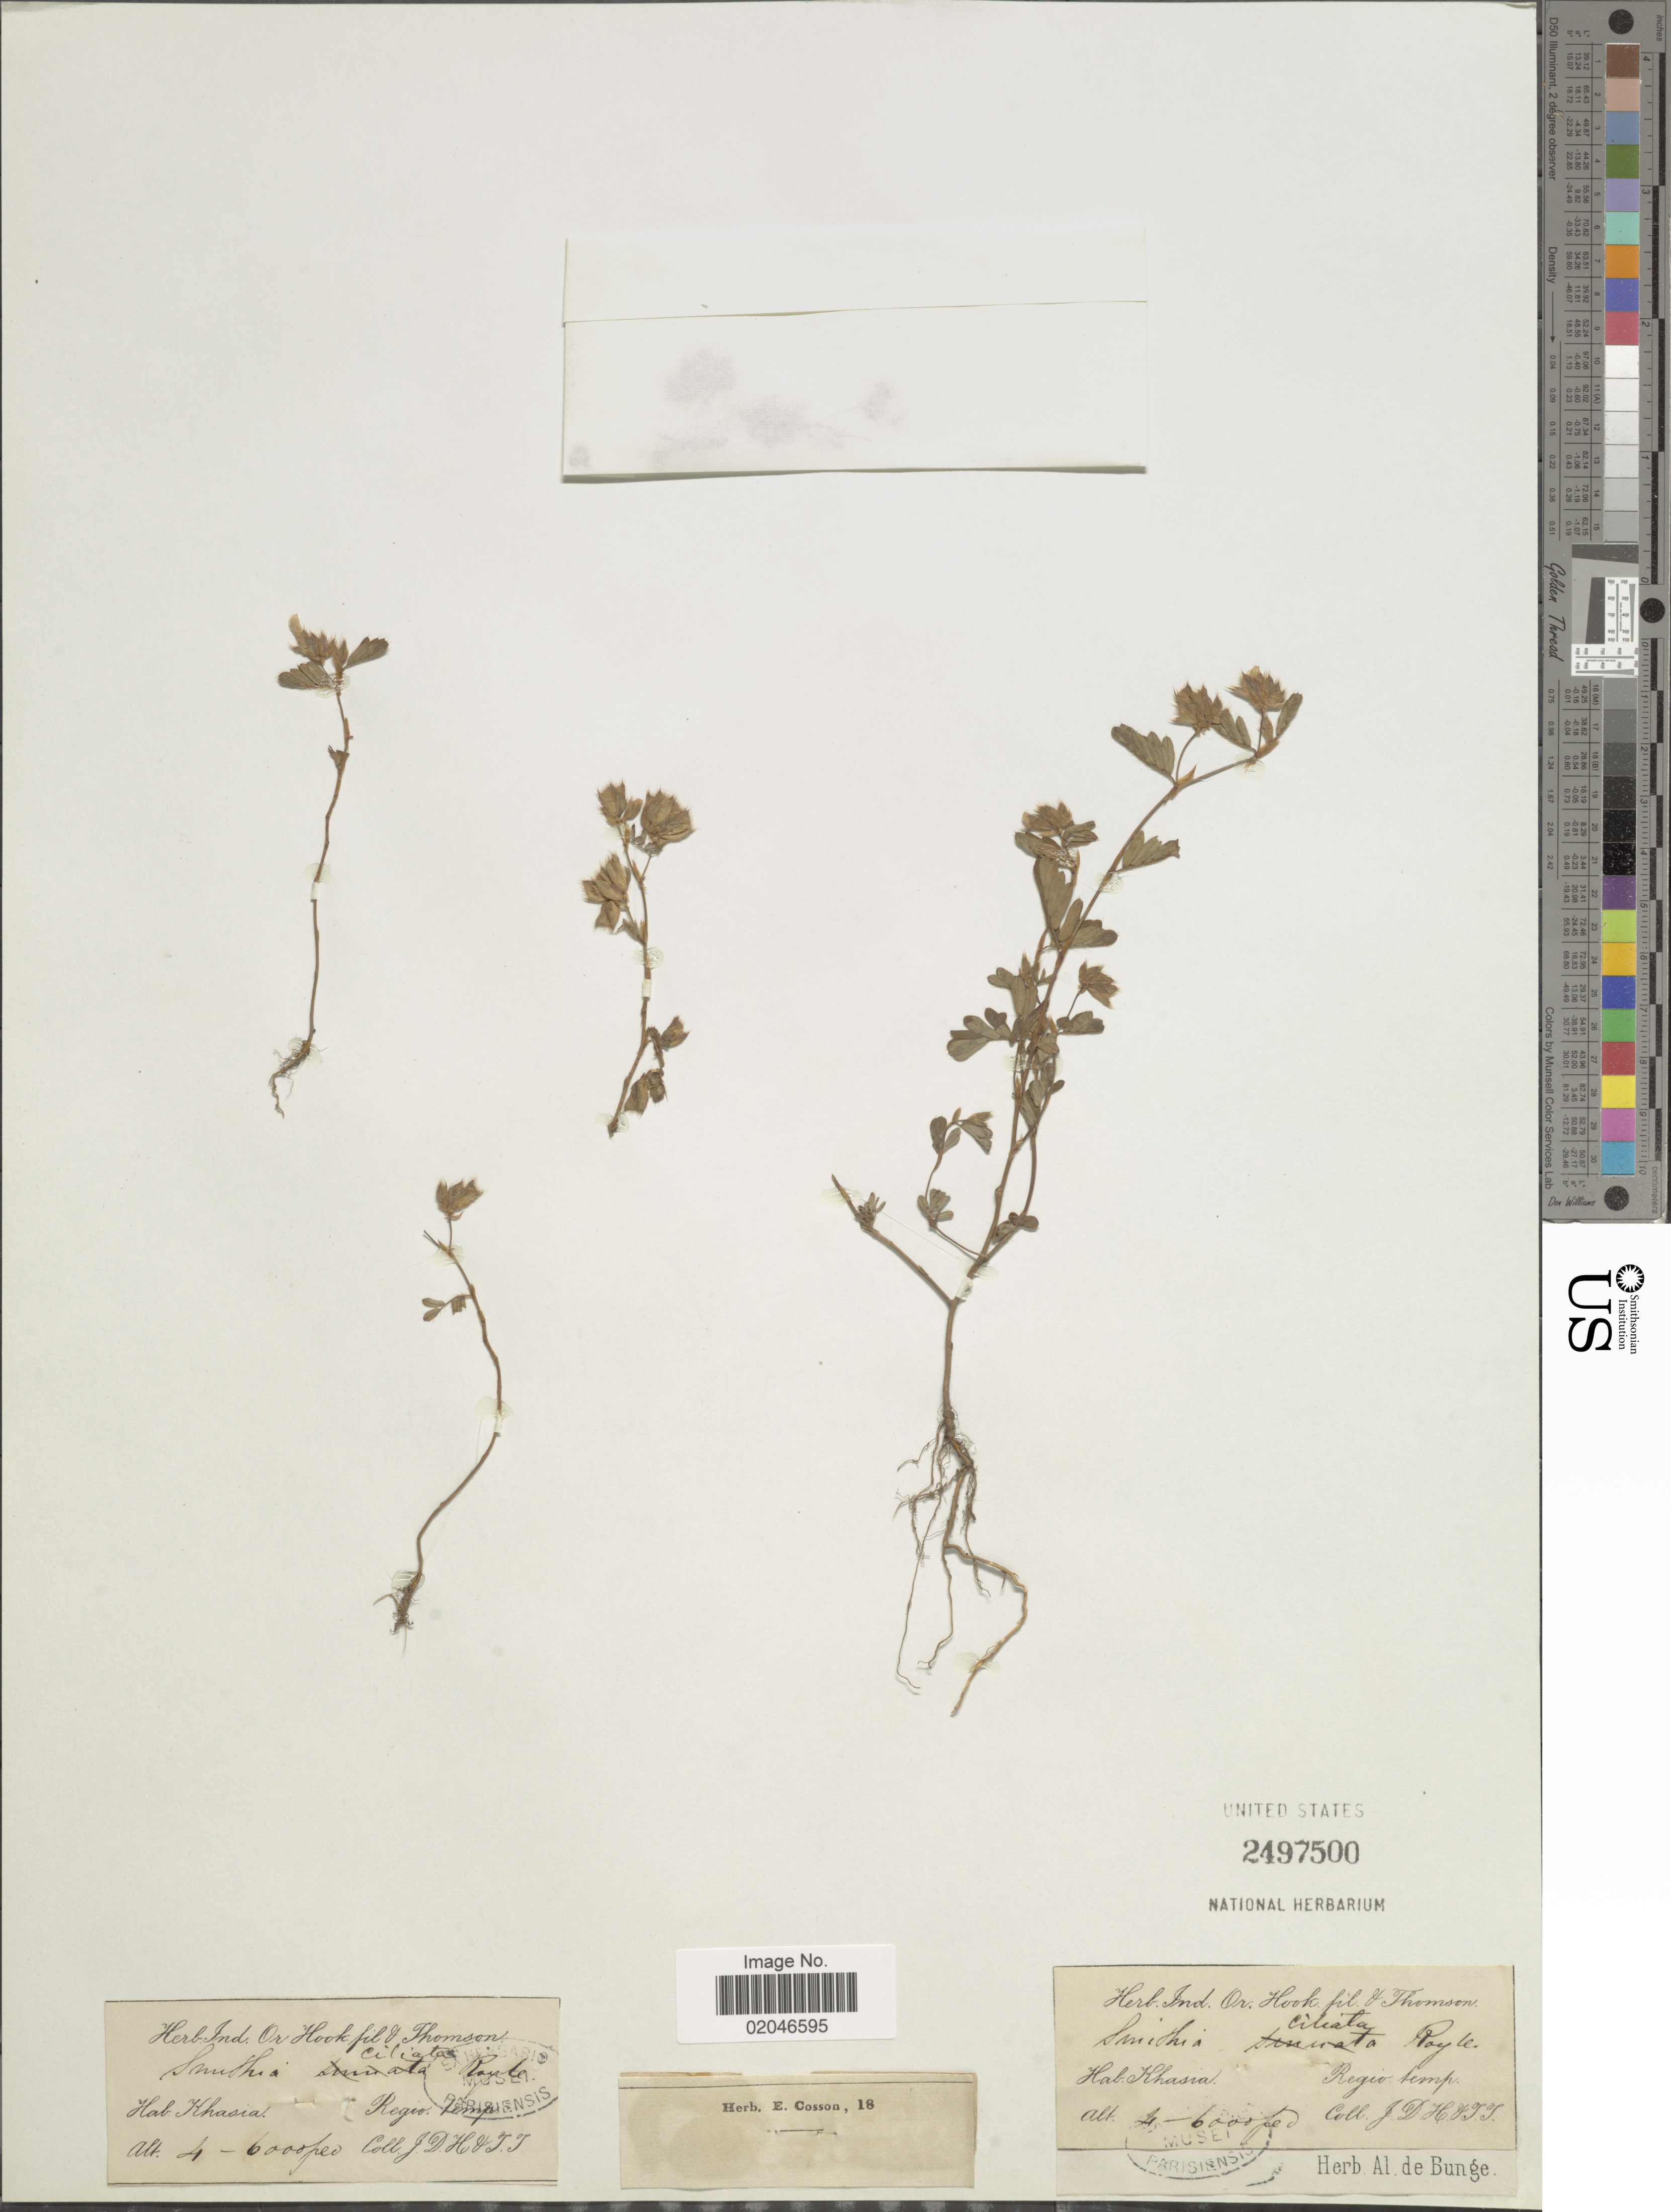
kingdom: Plantae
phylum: Tracheophyta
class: Magnoliopsida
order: Fabales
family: Fabaceae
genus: Smithia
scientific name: Smithia ciliata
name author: Royle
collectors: J. D. Hooker & T. Thomson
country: India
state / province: Meghalaya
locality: Khasia, Regio trop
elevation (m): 1219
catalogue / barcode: US 2497500